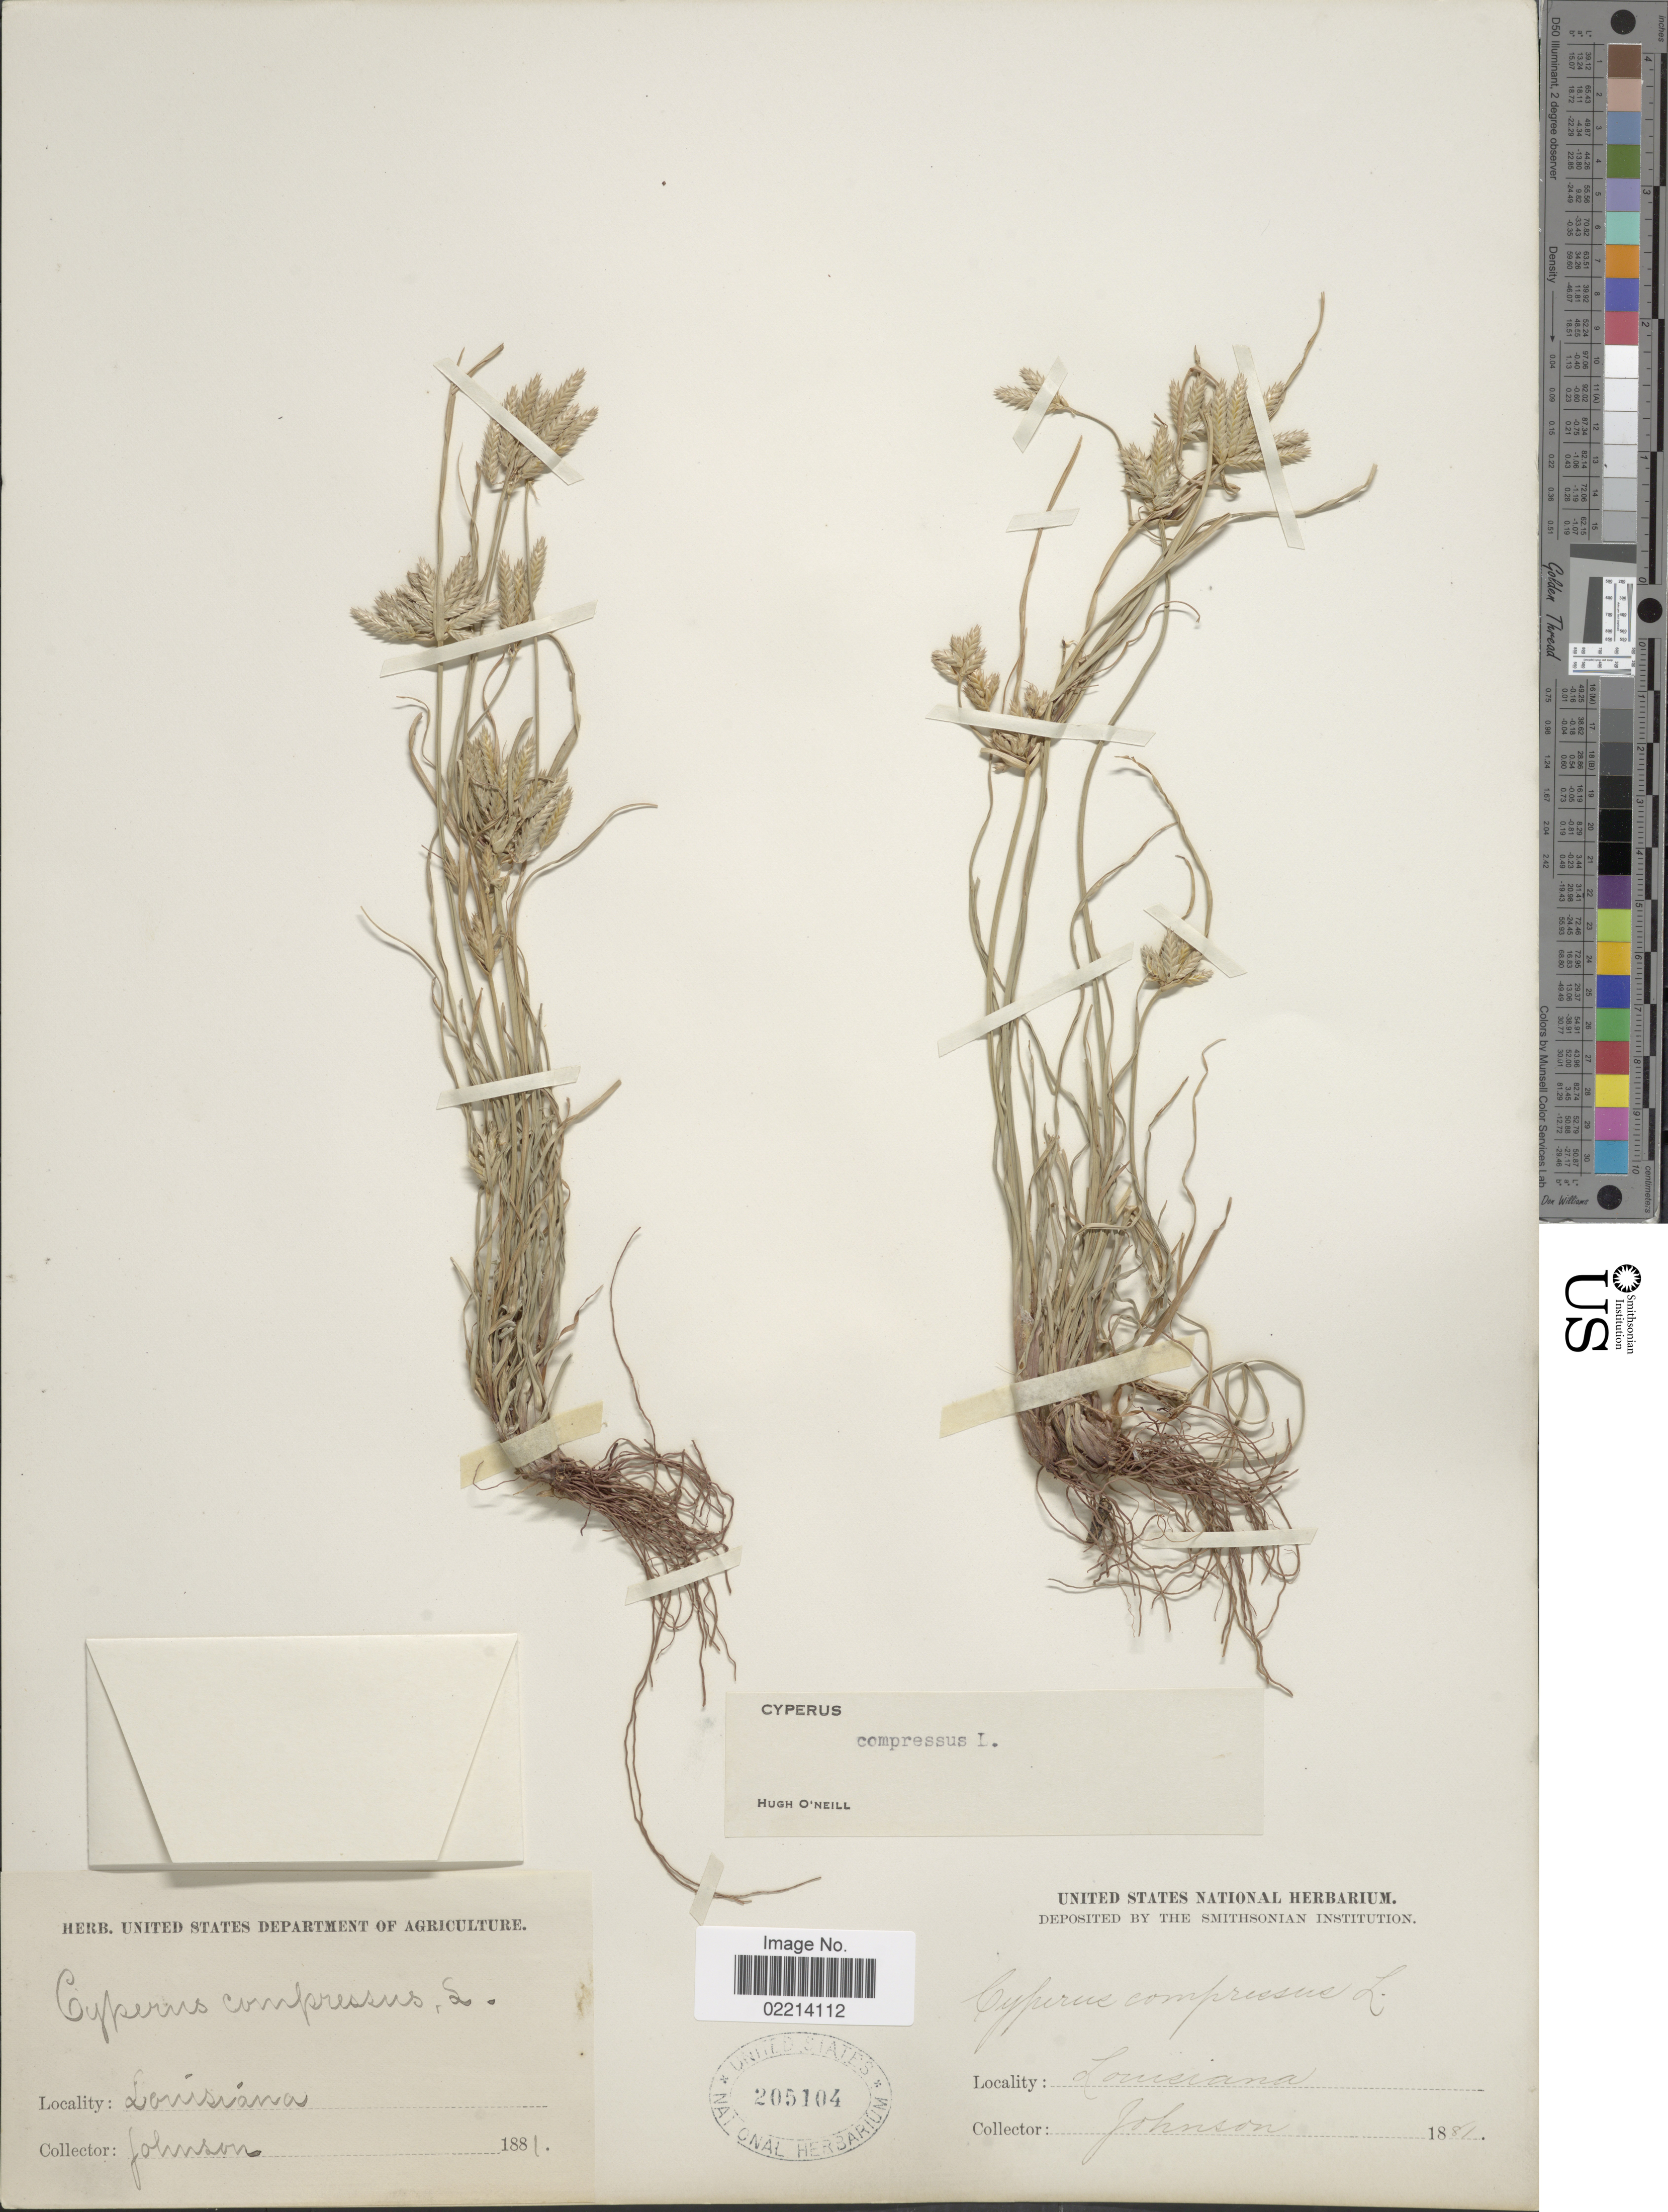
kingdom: Plantae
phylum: Tracheophyta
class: Liliopsida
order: Poales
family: Cyperaceae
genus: Cyperus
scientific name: Cyperus compressus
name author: L.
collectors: -- Johnson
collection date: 1881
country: United States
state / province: Louisiana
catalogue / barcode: US 205104